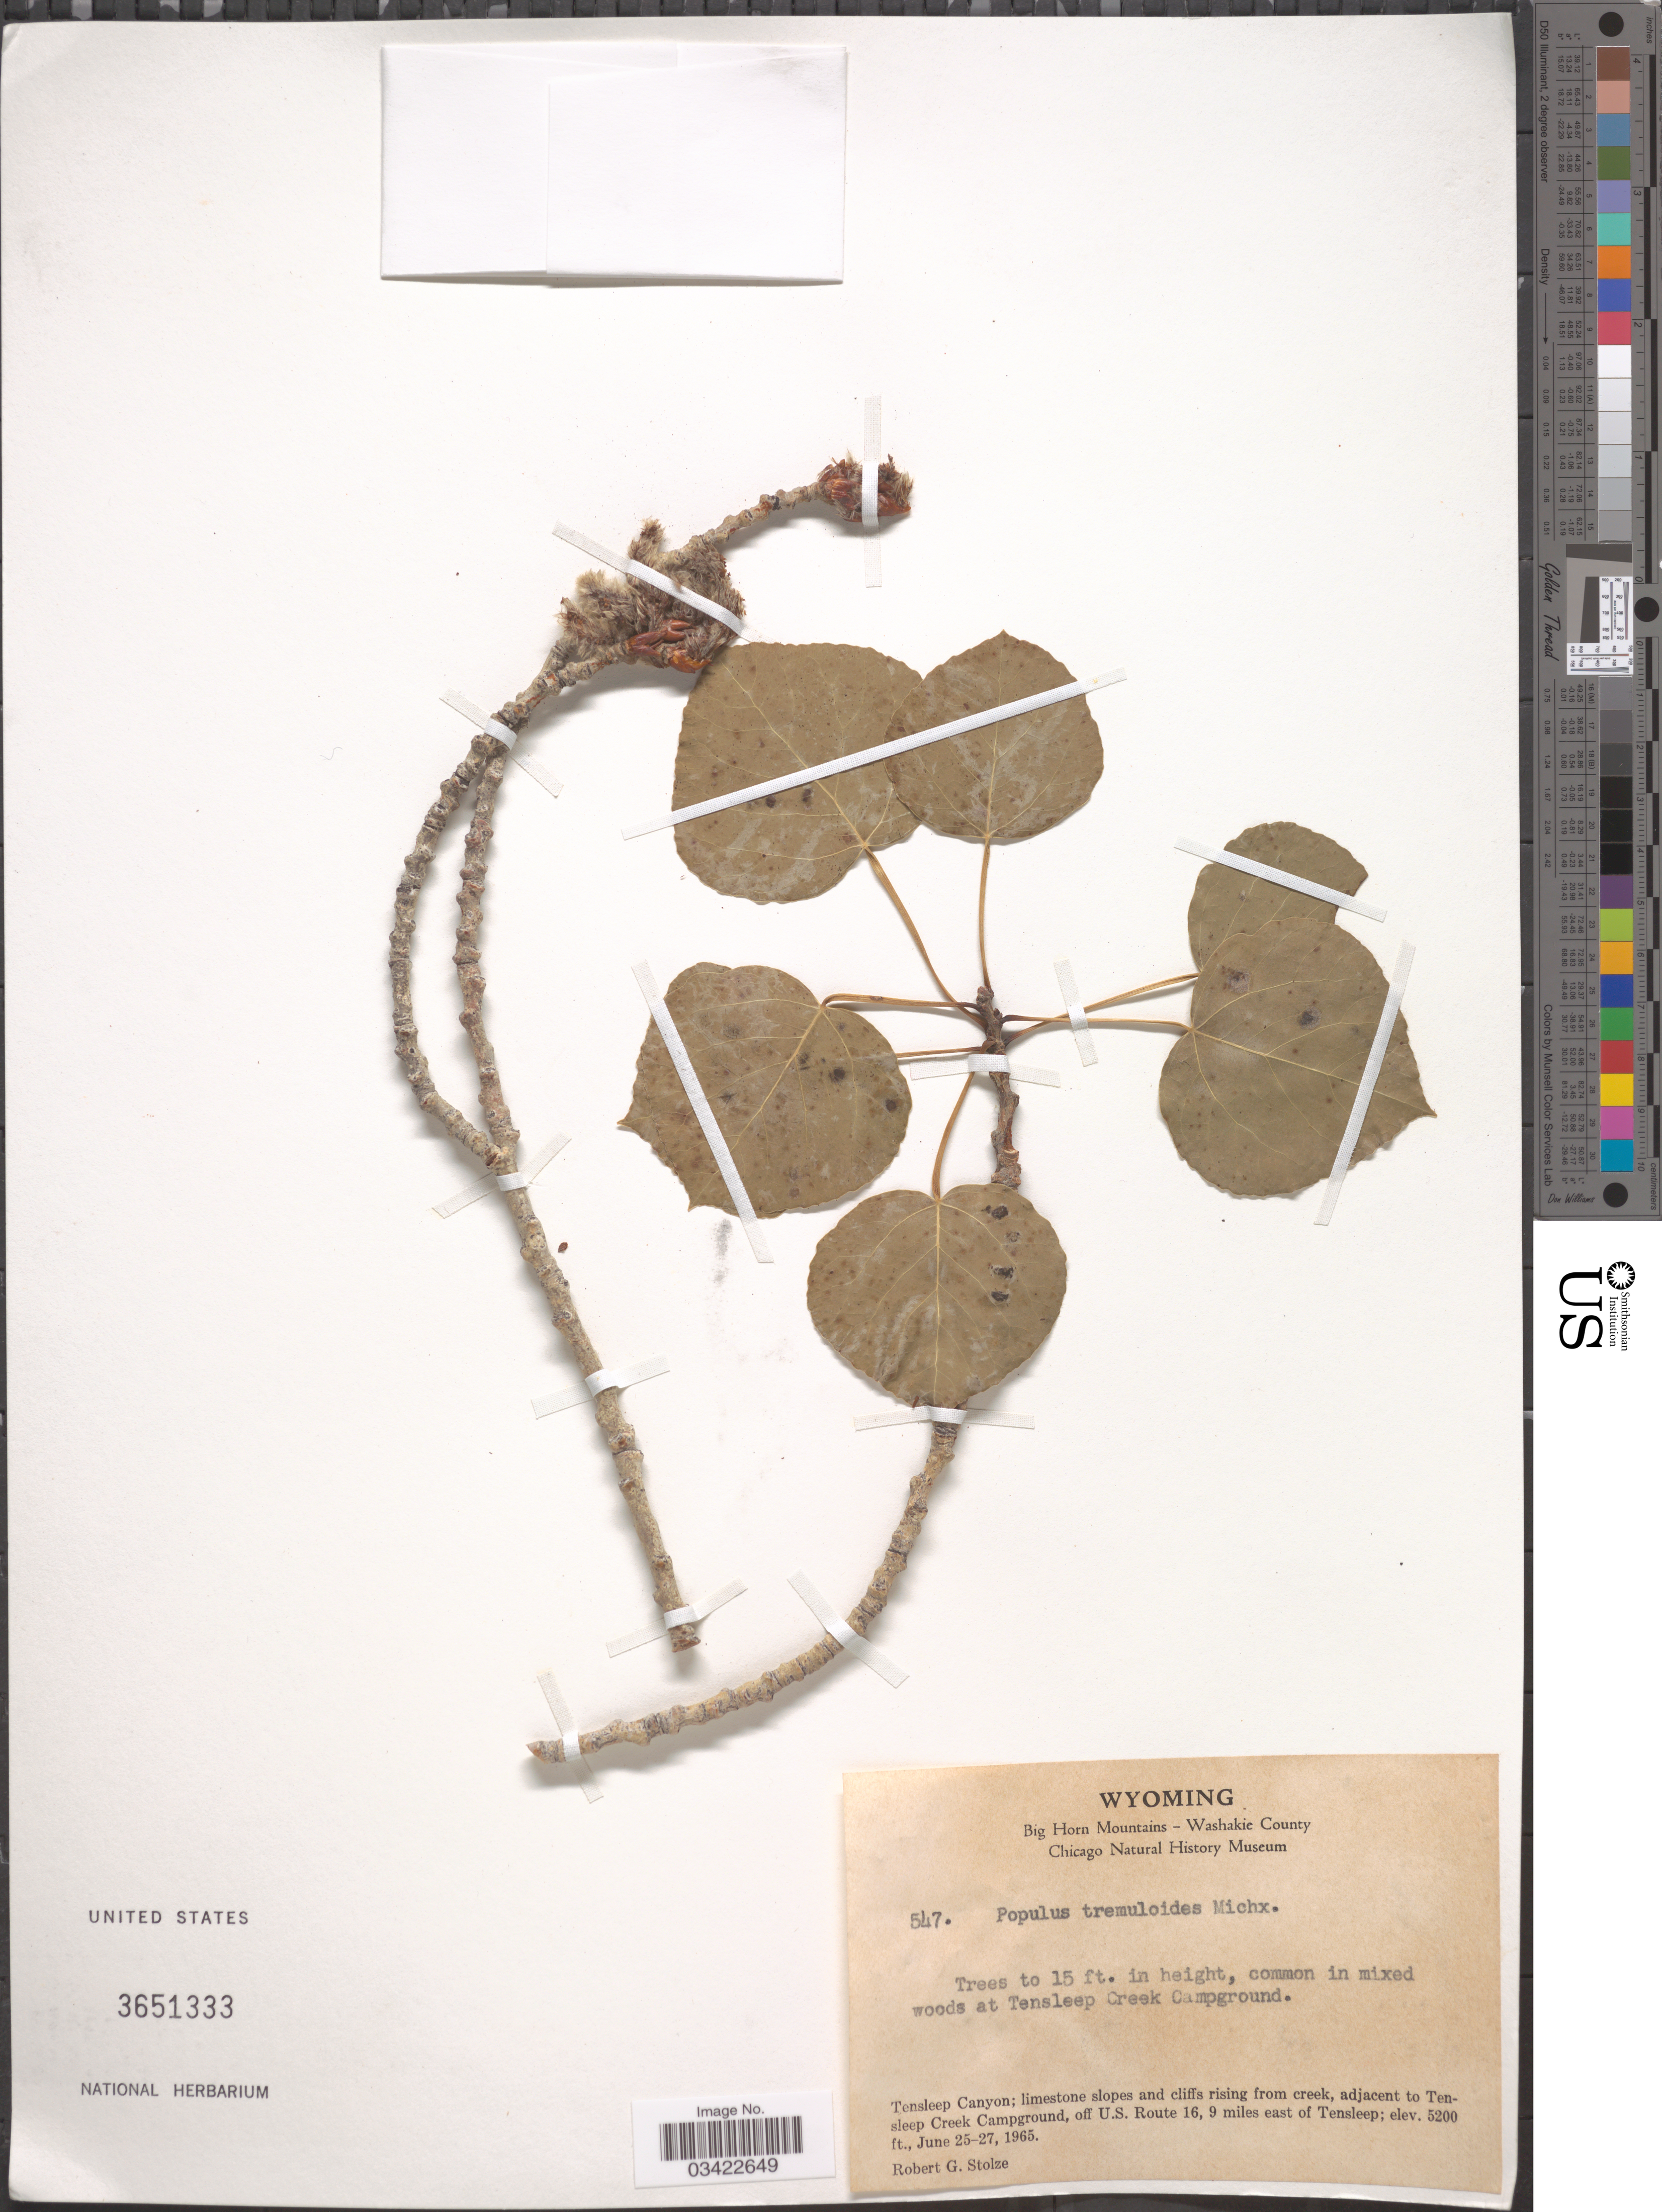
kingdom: Plantae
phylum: Tracheophyta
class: Magnoliopsida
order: Malpighiales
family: Salicaceae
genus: Populus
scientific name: Populus tremuloides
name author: Michx.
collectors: R. G. Stolze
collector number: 547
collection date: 1965-06-25/1965-06-27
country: United States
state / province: Wyoming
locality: Big Horn Mountains, Washakie County. Common in mixed wood at Tensleep Creek Campground. Tensleep Canyon; limestone slopes and cliffs rising from creek, adjacent to Tensleep Creek Campground, off U.S. route 16, 9 miles east of Tensleep.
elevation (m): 1585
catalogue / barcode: US 3651333